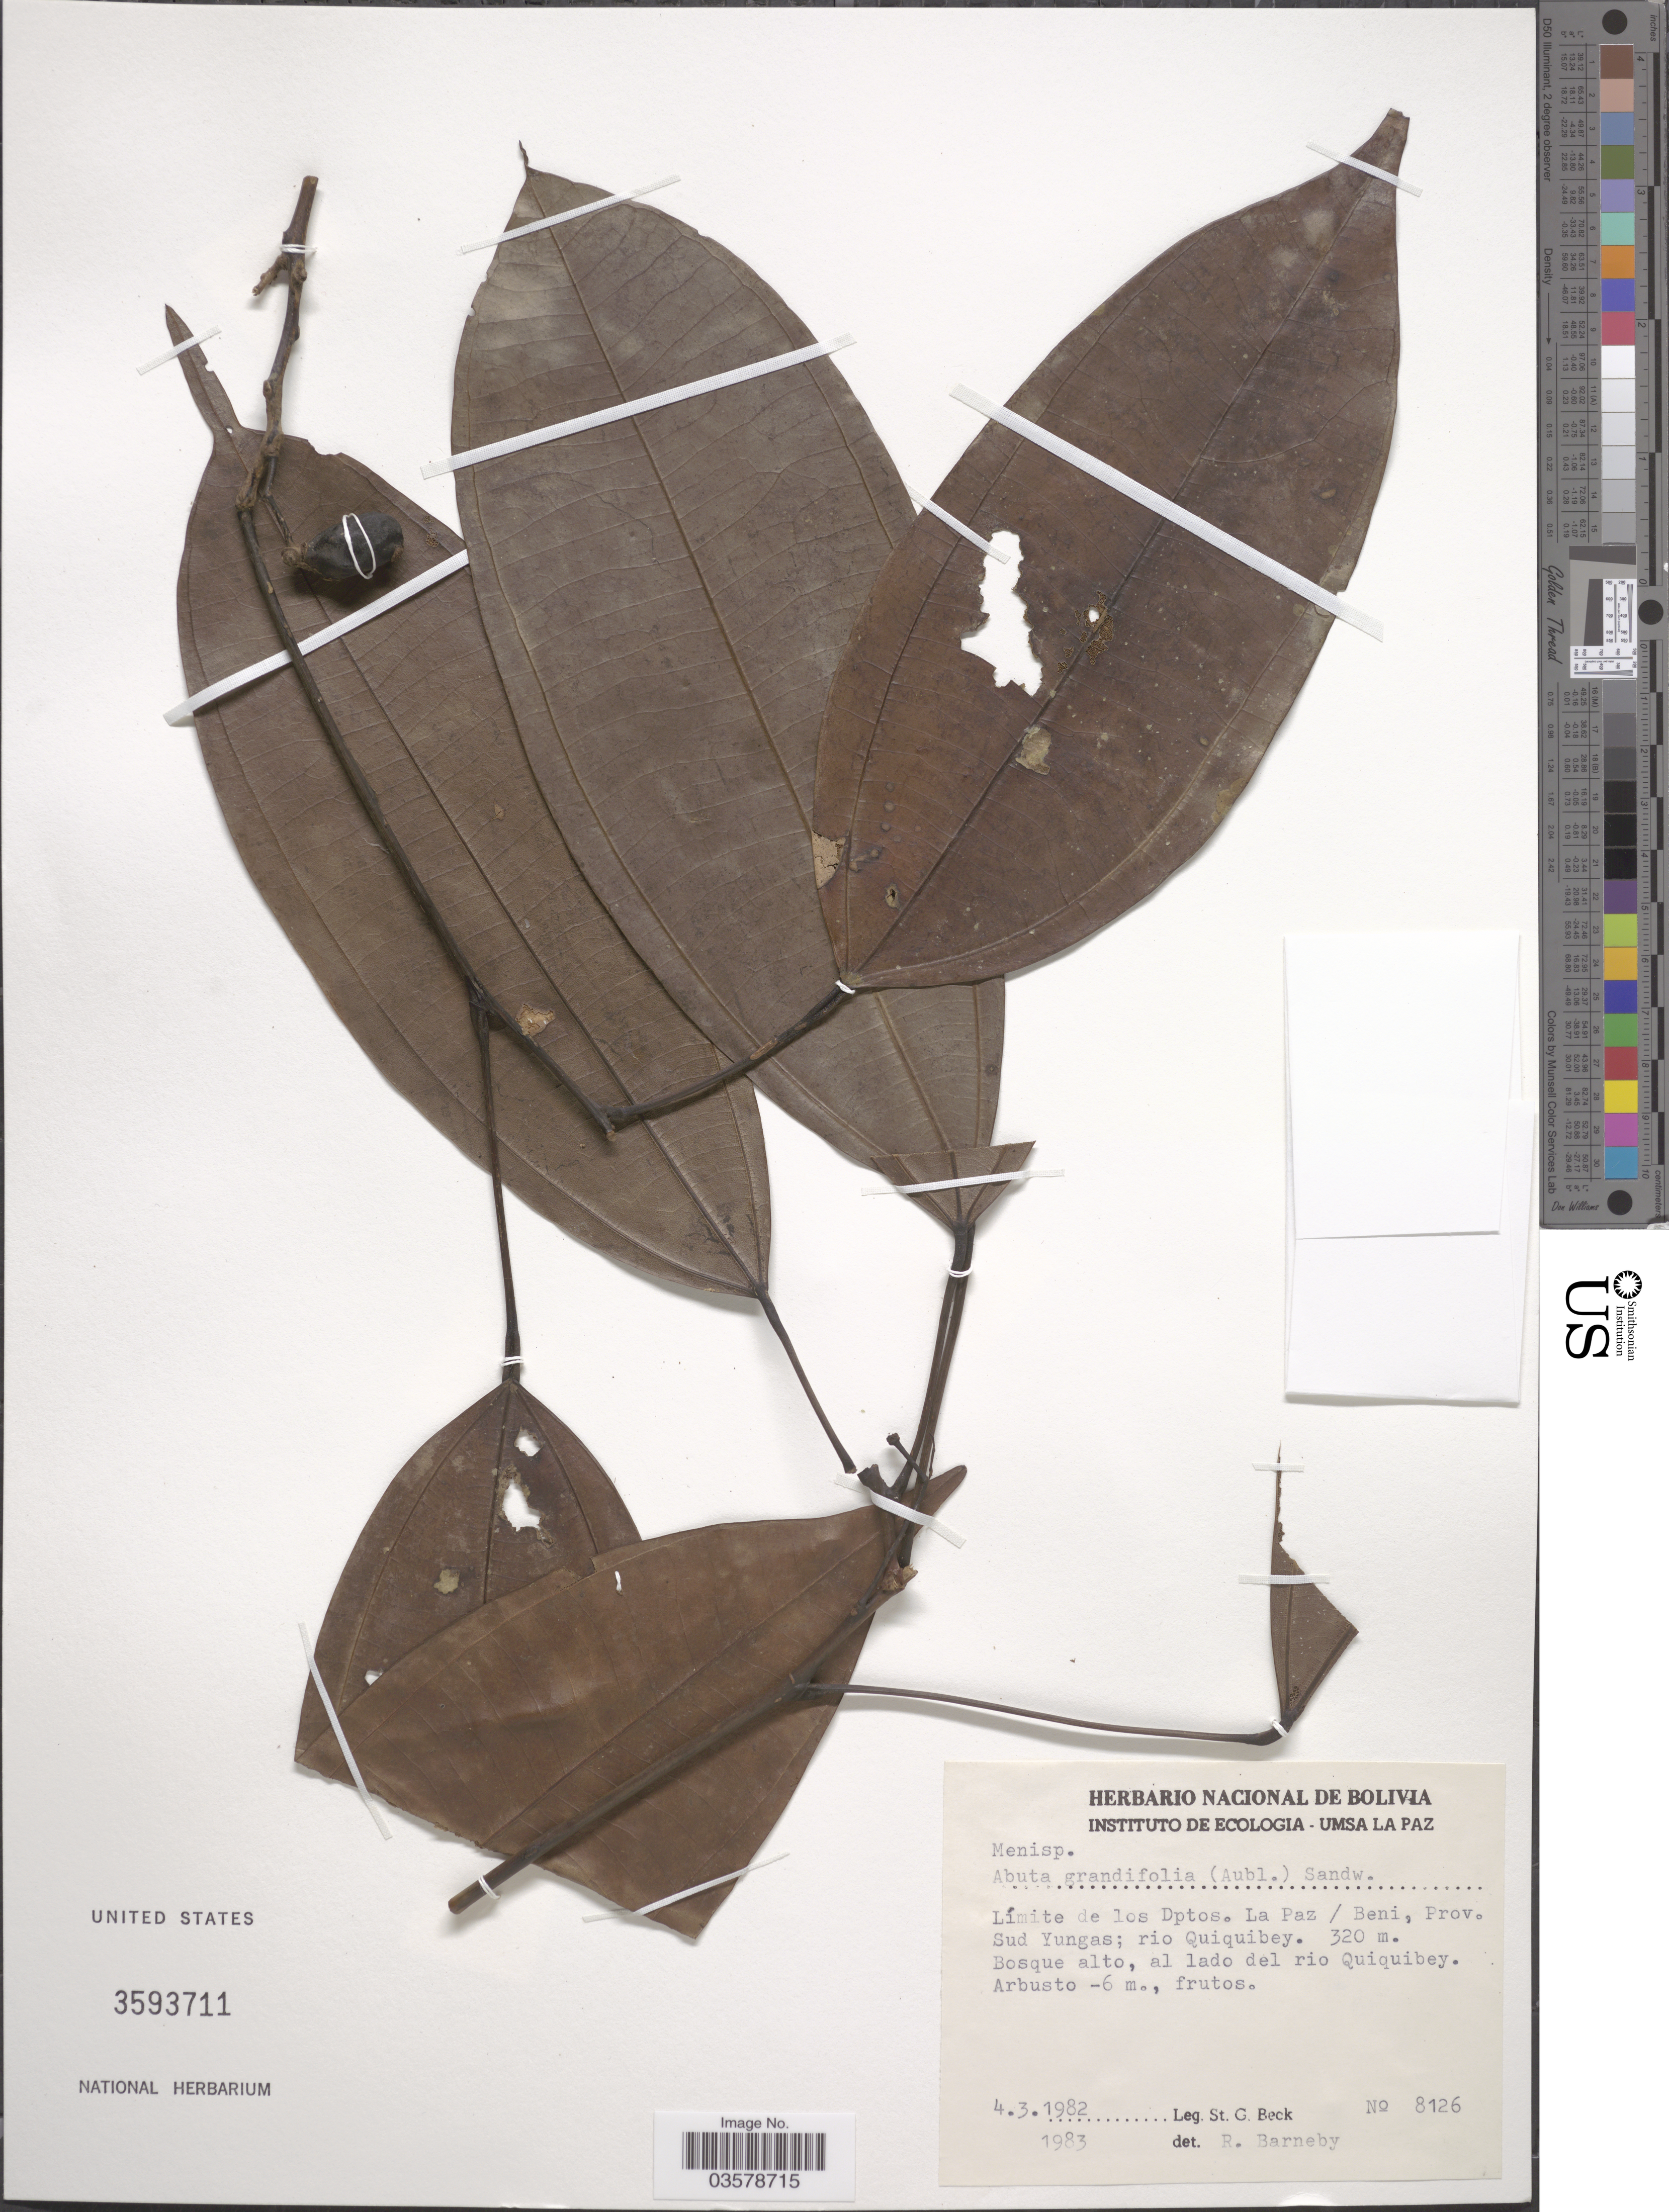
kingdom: Plantae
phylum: Tracheophyta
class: Magnoliopsida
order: Ranunculales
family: Menispermaceae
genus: Abuta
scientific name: Abuta grandifolia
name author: (Mart.) Sandwith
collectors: S. G. Beck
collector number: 8126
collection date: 1982-03-04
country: Bolivia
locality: Límite de los Dptos. La Paz / Beni, Prov. Sud Yungas; rio Quiquibey.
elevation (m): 320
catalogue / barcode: US 3593711